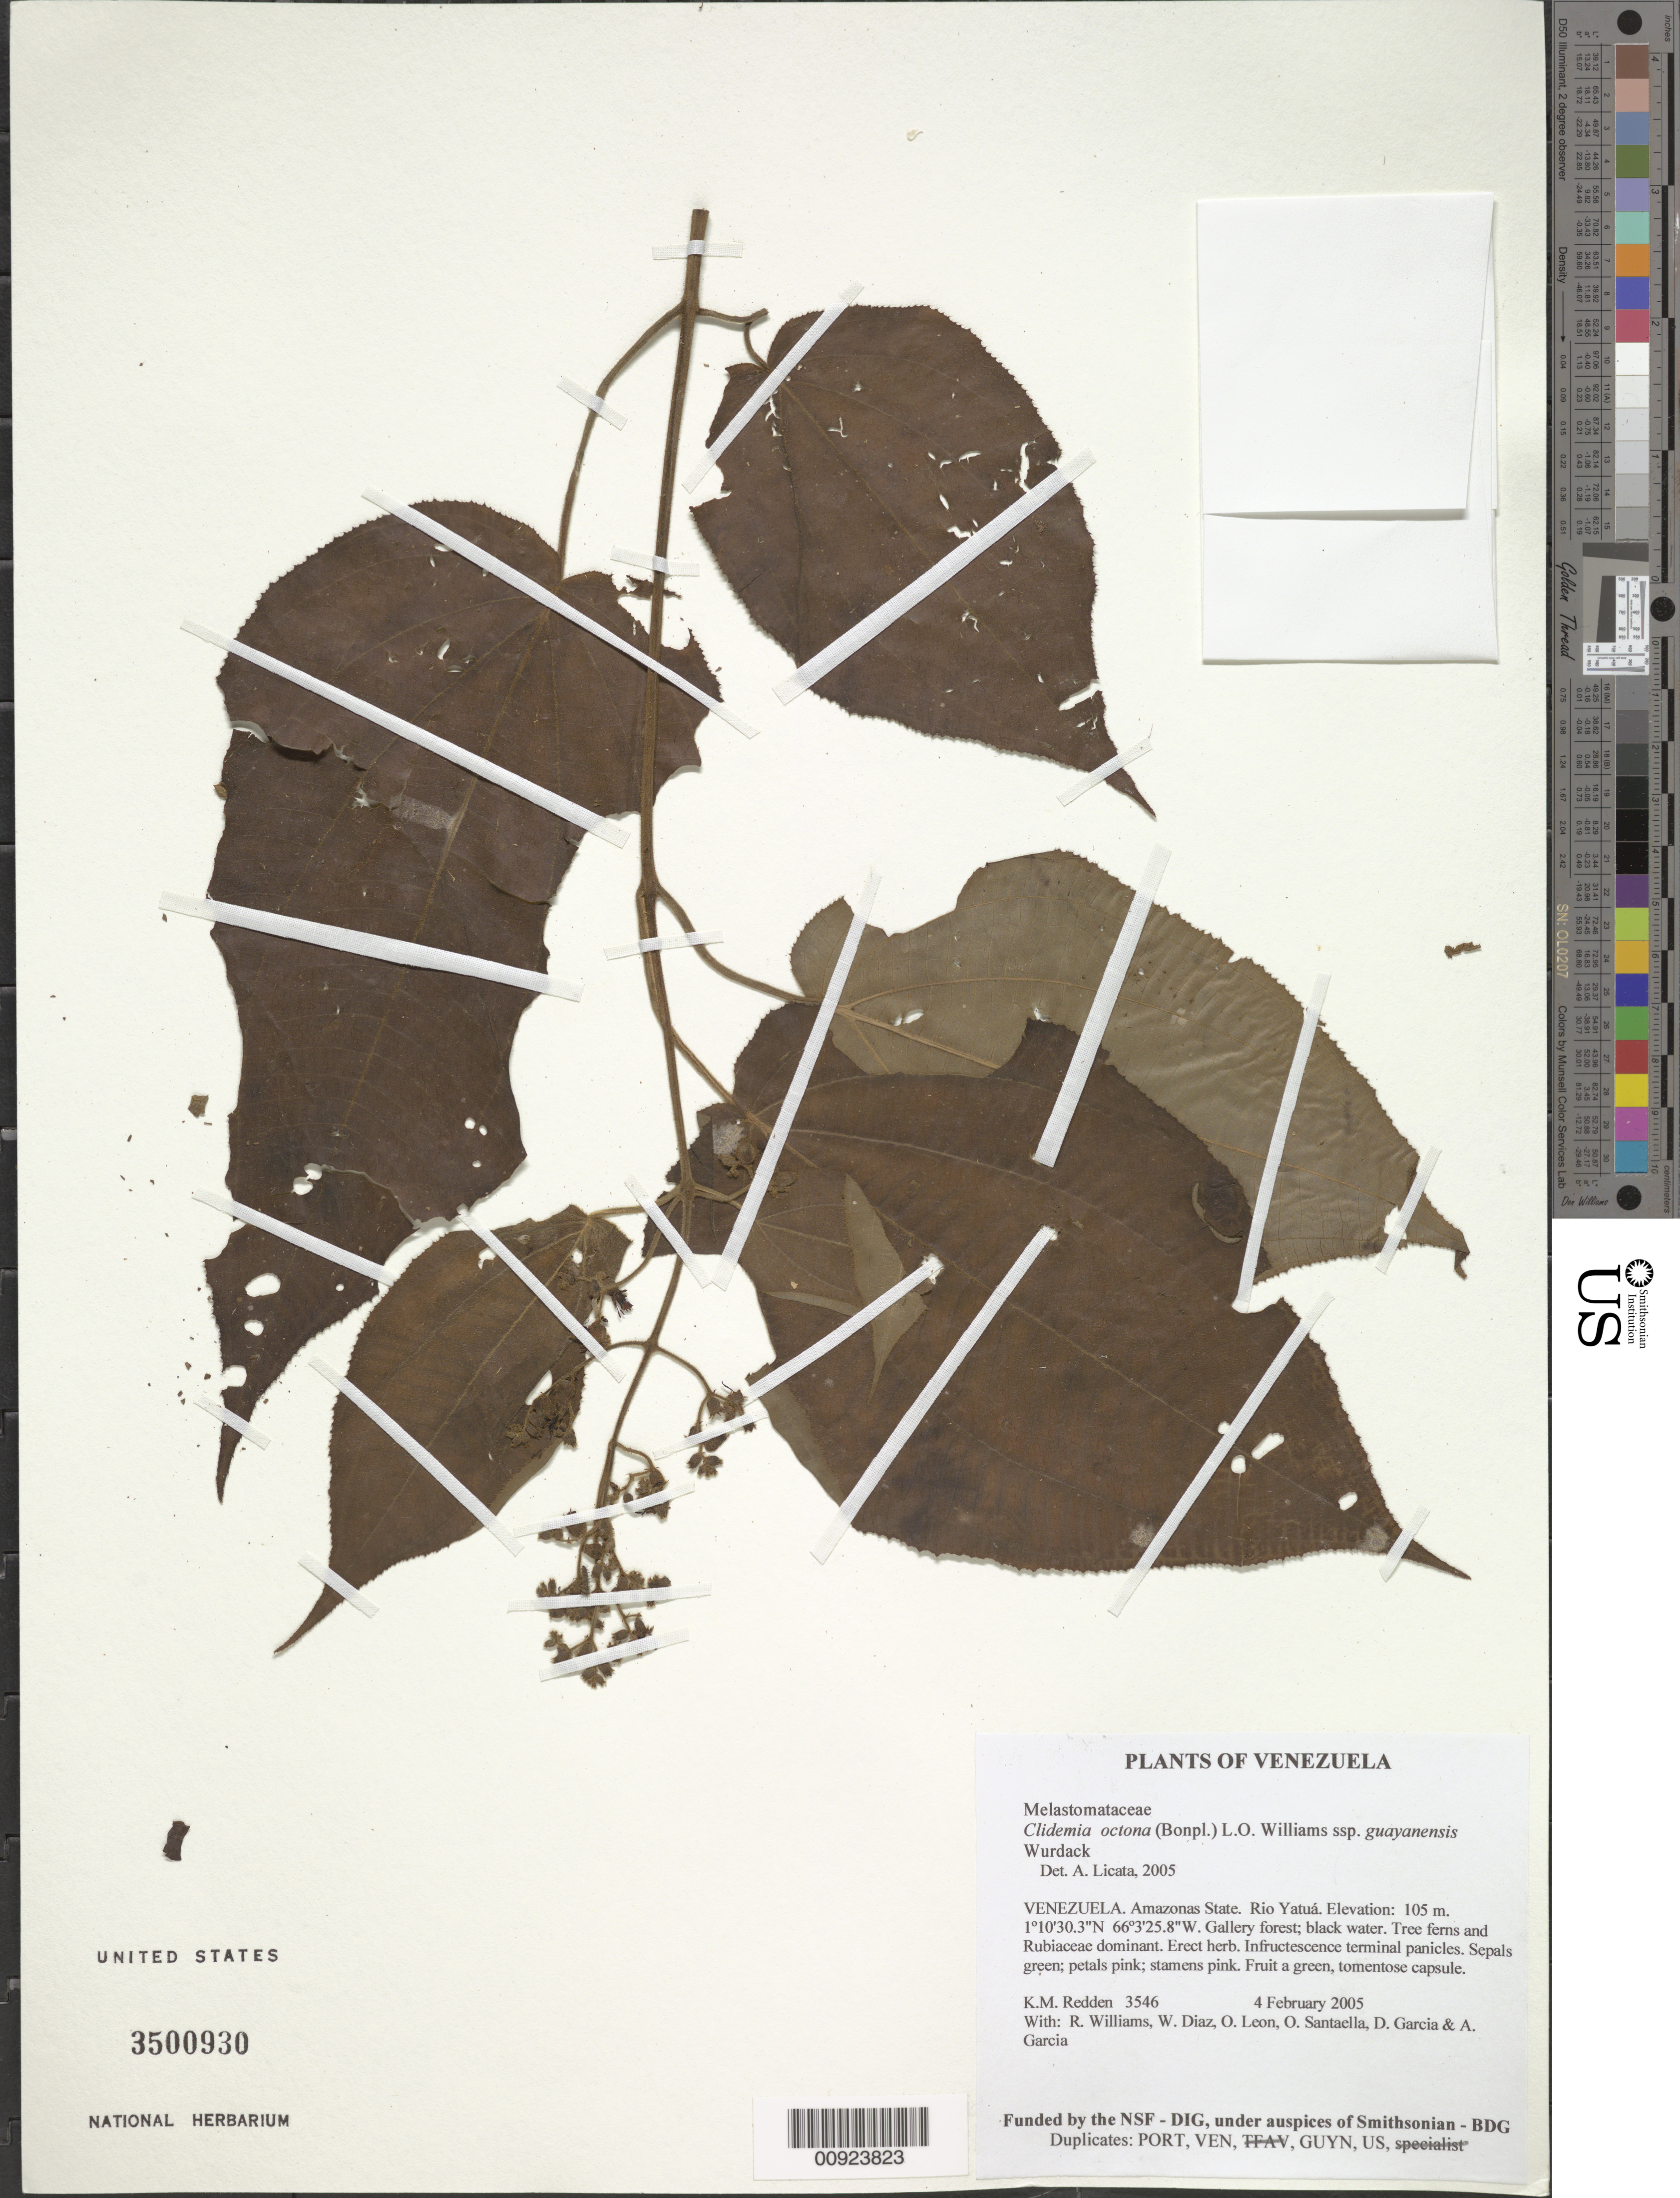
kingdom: Plantae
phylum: Tracheophyta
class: Magnoliopsida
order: Myrtales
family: Melastomataceae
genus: Clidemia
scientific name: Clidemia octona subsp. guayanensis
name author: Wurdack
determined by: Licata, A., (PORT), Univ. Nac. Exp. de los Llanos Ezequiel Zamora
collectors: K. M. Redden, R. Williams, W. Díaz P., O. León, O. Santaella, D. Garcia & A. Garcia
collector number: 3546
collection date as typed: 4 February 2005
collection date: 2005-02-04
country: Venezuela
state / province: Amazonas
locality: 17 - Rio Yatuá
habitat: Gallery forest; black water. Tree ferns and Rubiaceae dominant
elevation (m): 105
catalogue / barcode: US 3500930